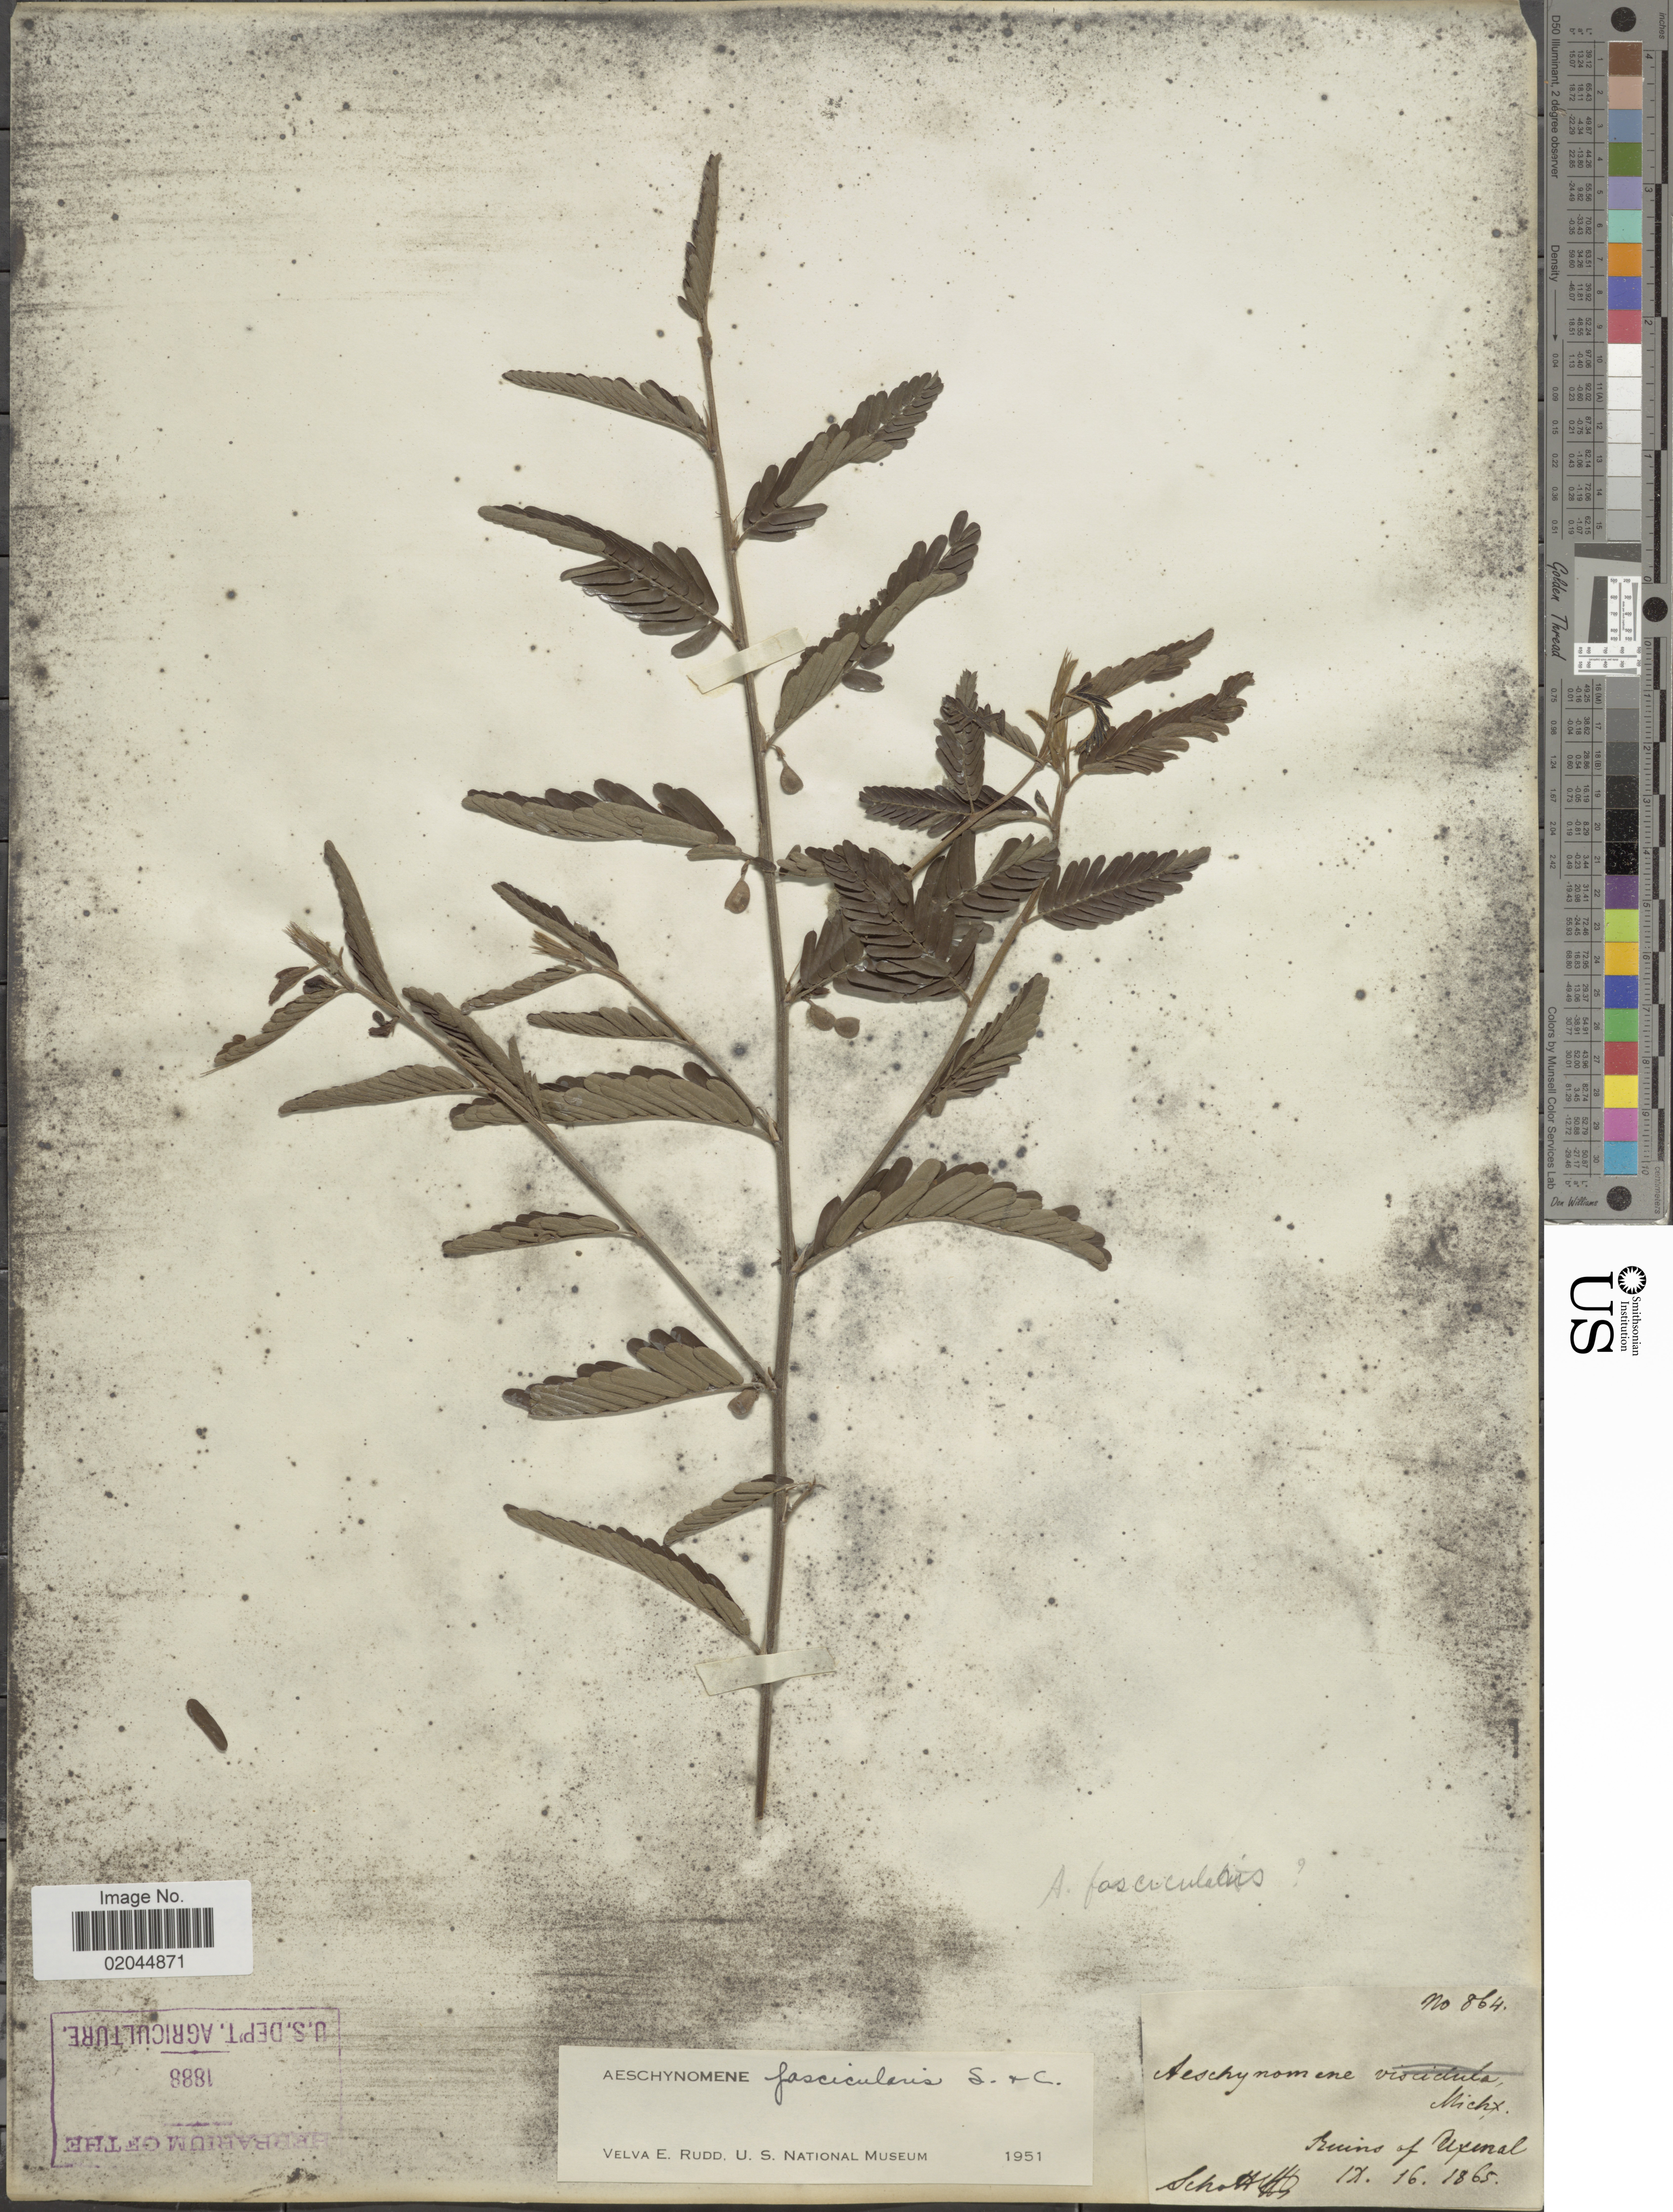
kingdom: Plantae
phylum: Tracheophyta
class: Magnoliopsida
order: Fabales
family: Fabaceae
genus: Aeschynomene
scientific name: Aeschynomene fascicularis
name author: Schltdl. & Cham.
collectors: -. Schottz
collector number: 864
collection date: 1865-09-16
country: Mexico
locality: Ruins of Uxmal